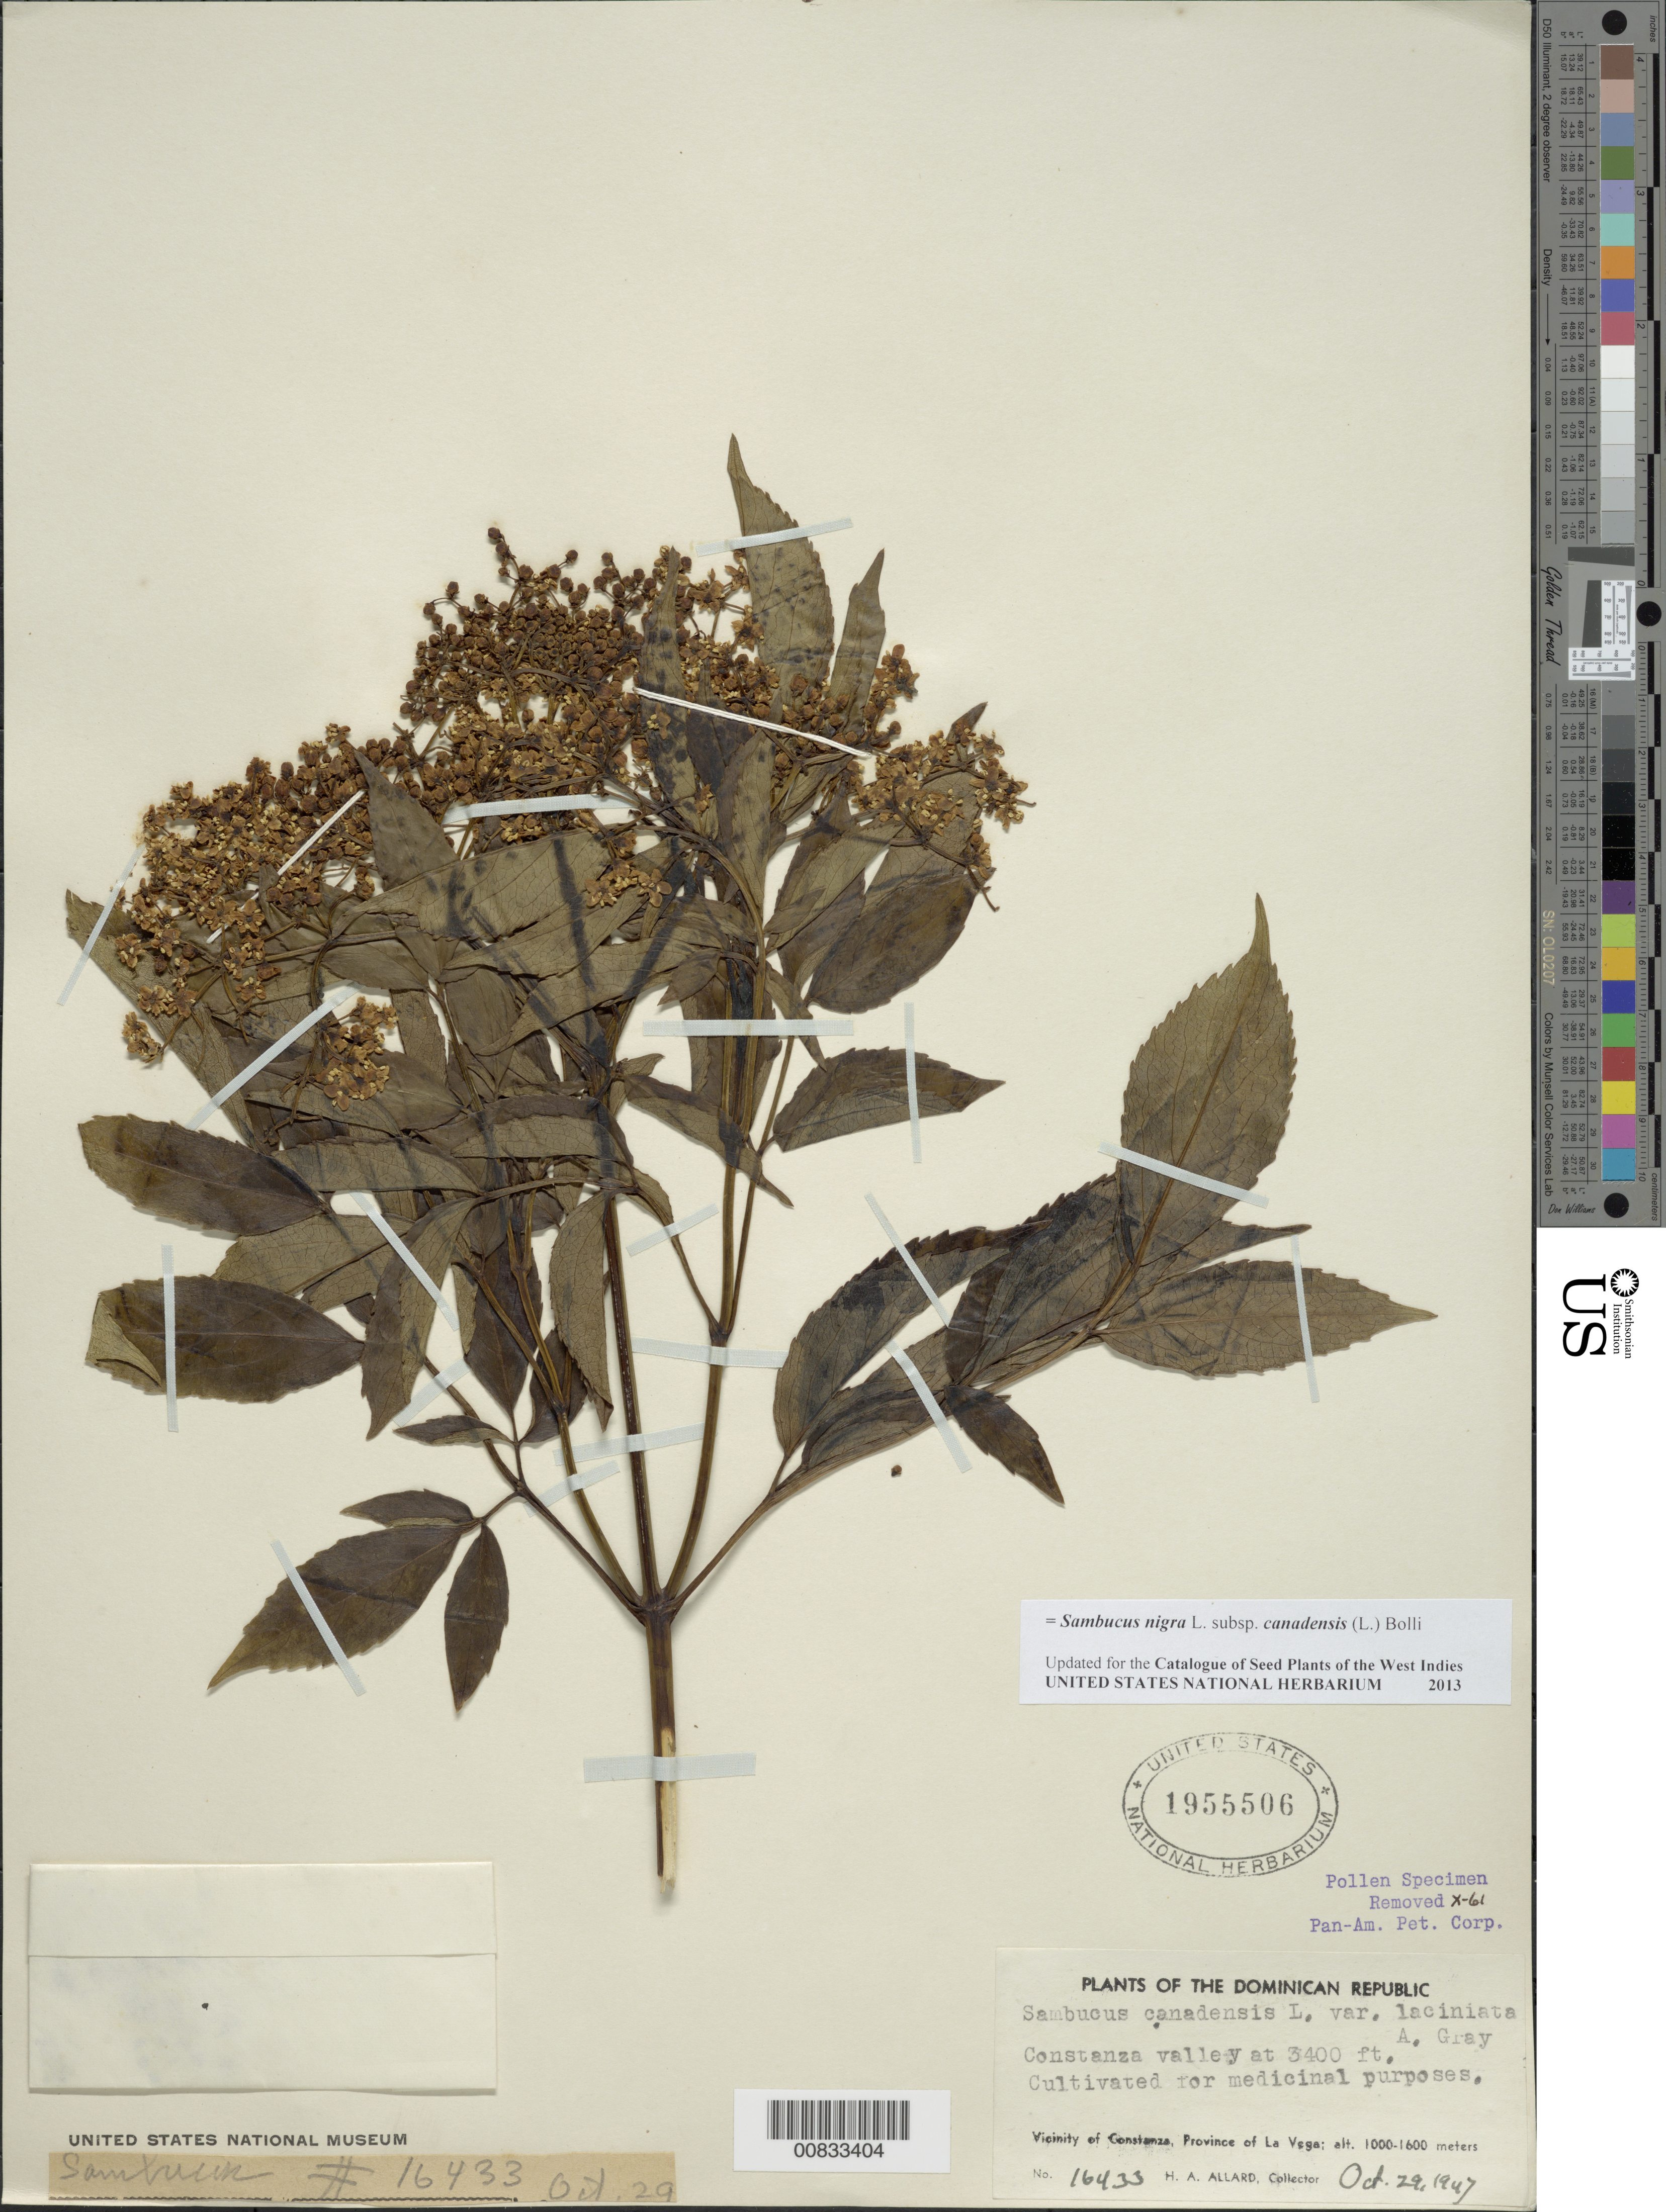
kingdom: Plantae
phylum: Tracheophyta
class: Magnoliopsida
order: Dipsacales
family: Viburnaceae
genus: Sambucus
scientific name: Sambucus nigra subsp. canadensis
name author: (L.) Bolli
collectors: H. A. Allard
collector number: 16433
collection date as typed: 29 Oct 1947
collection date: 1947-10-29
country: Dominican Republic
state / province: La Vega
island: Hispaniola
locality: Vicinity of Constanza, Constanza Valley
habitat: cultivated for medicinal purposes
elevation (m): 1036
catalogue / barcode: US 1955506